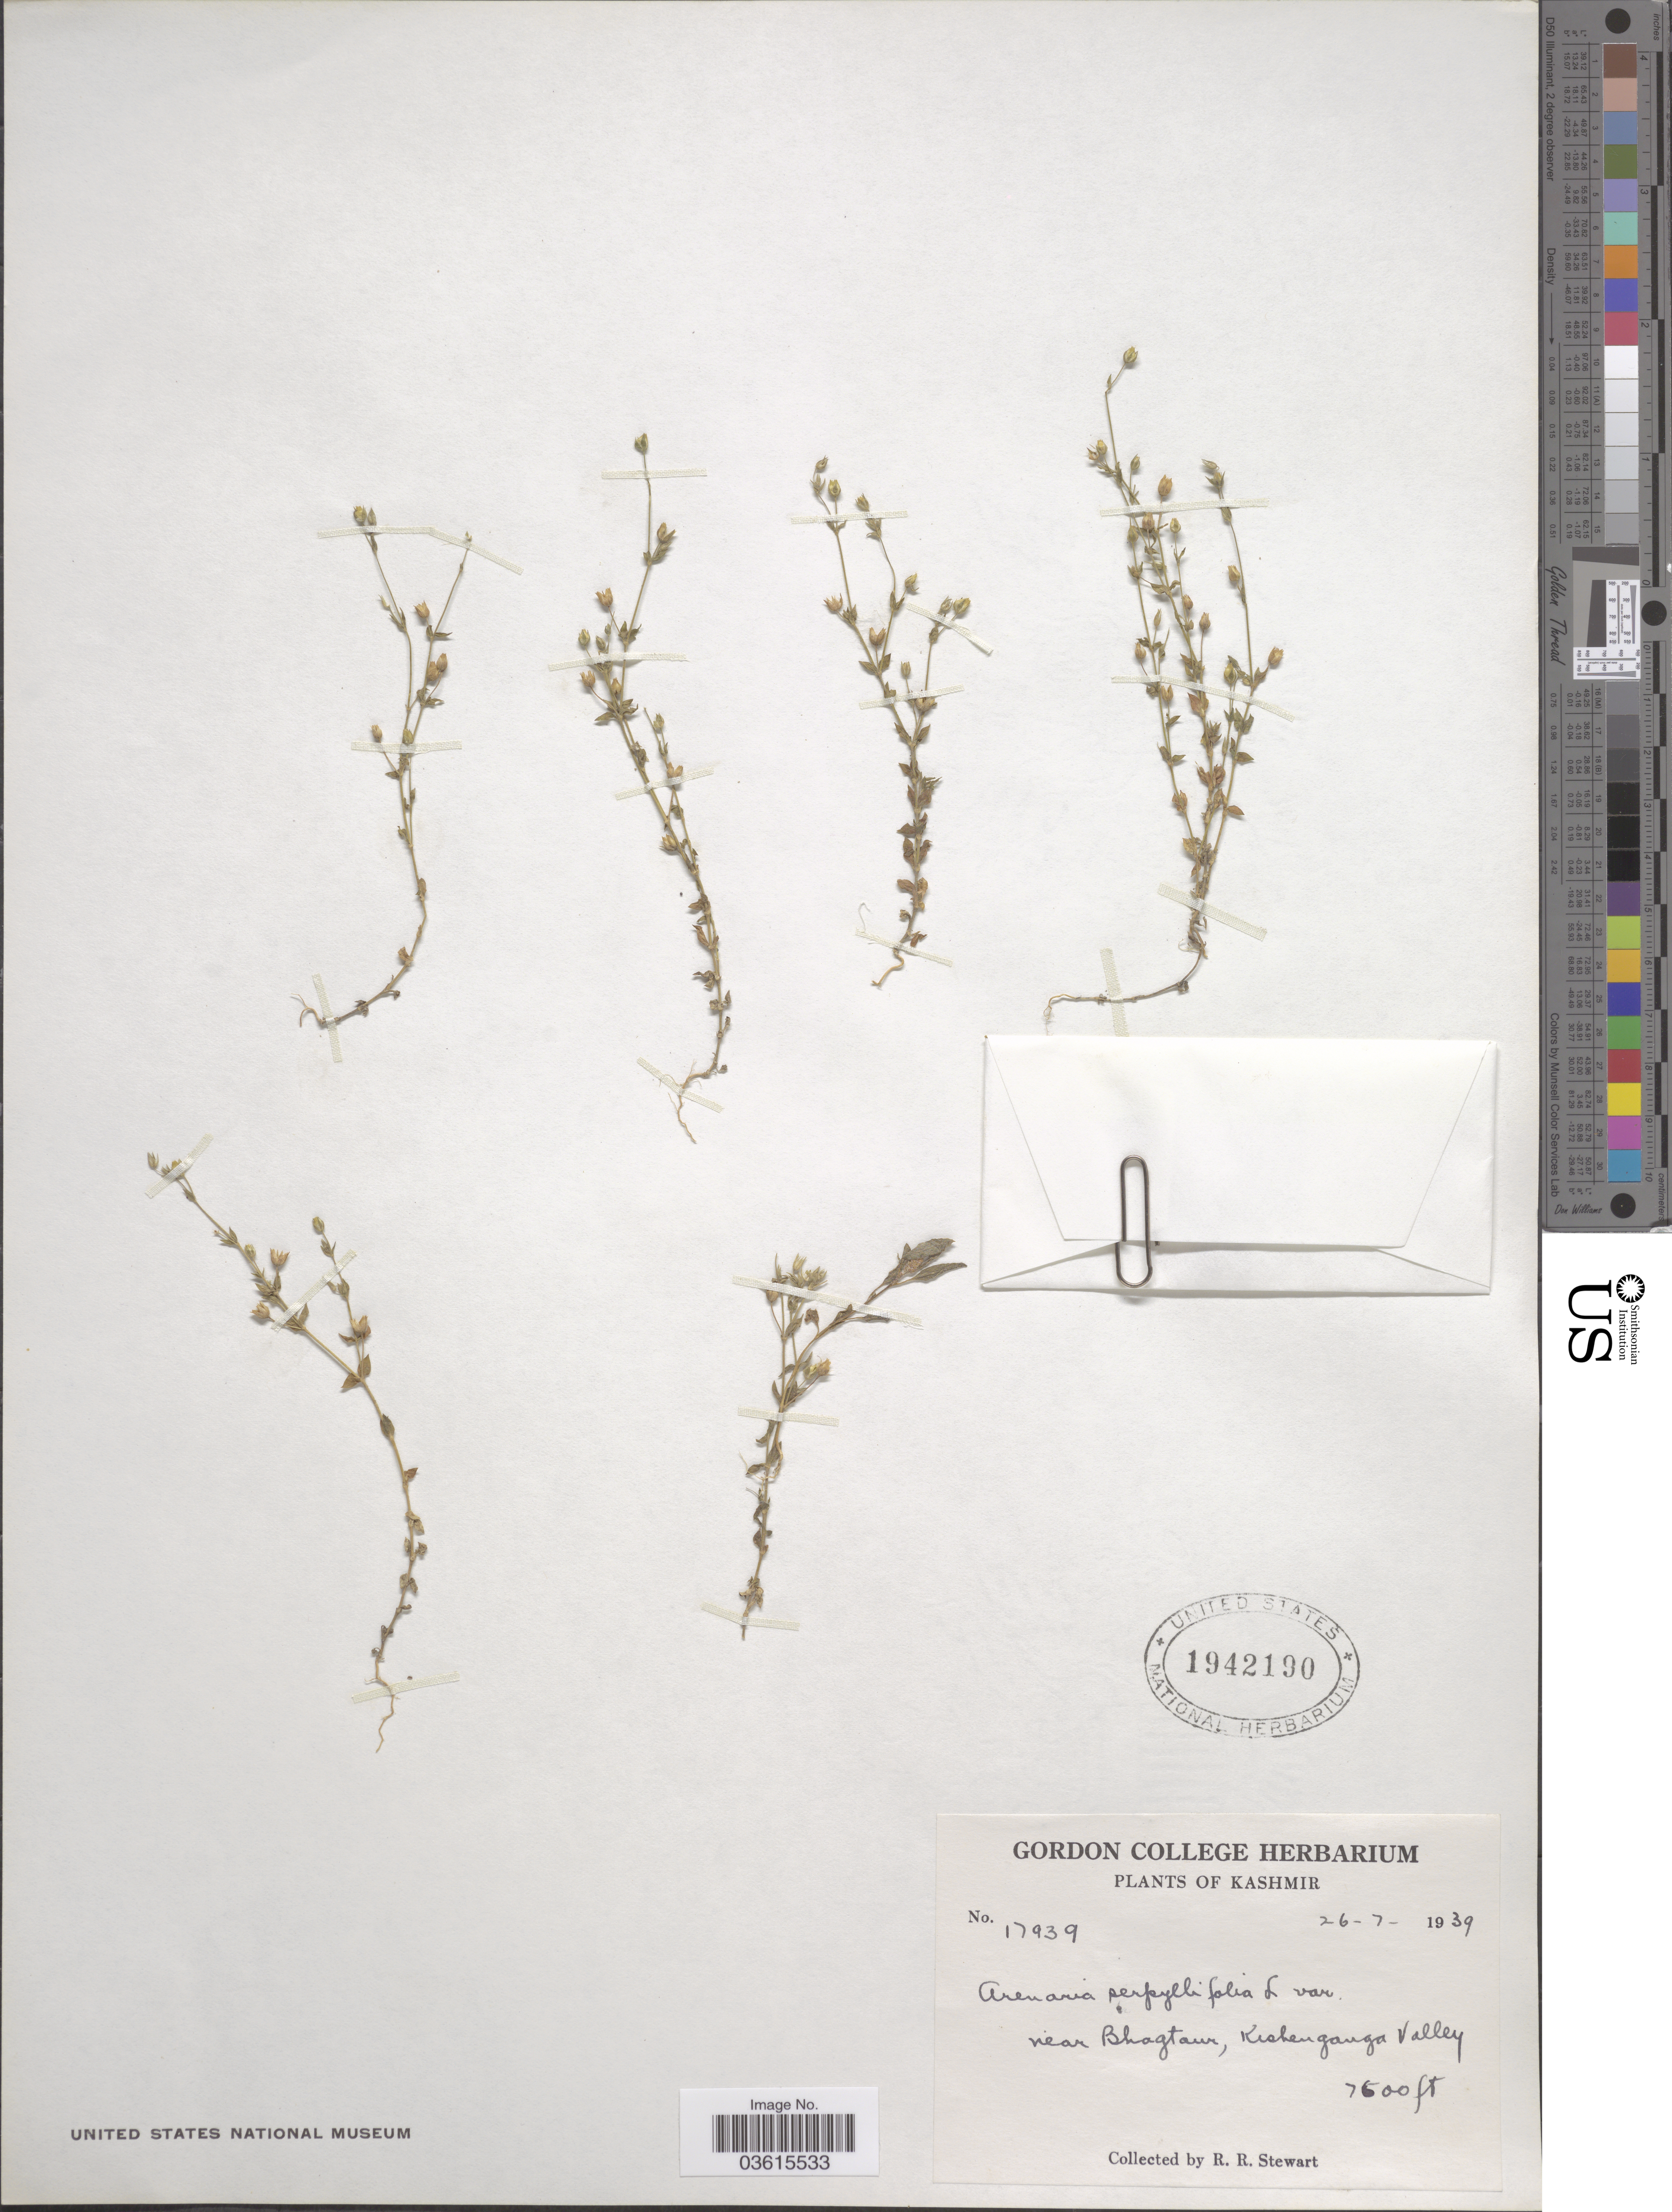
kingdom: Plantae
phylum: Tracheophyta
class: Magnoliopsida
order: Caryophyllales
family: Caryophyllaceae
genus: Arenaria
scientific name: Arenaria serpyllifolia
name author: L.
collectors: R. Stewart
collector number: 17939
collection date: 1939-07-26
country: India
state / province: Jammu and Kashmir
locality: Kashmir. Near Bhagtaur, Kishenganga Valley.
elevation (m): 2316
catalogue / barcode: US 1942190